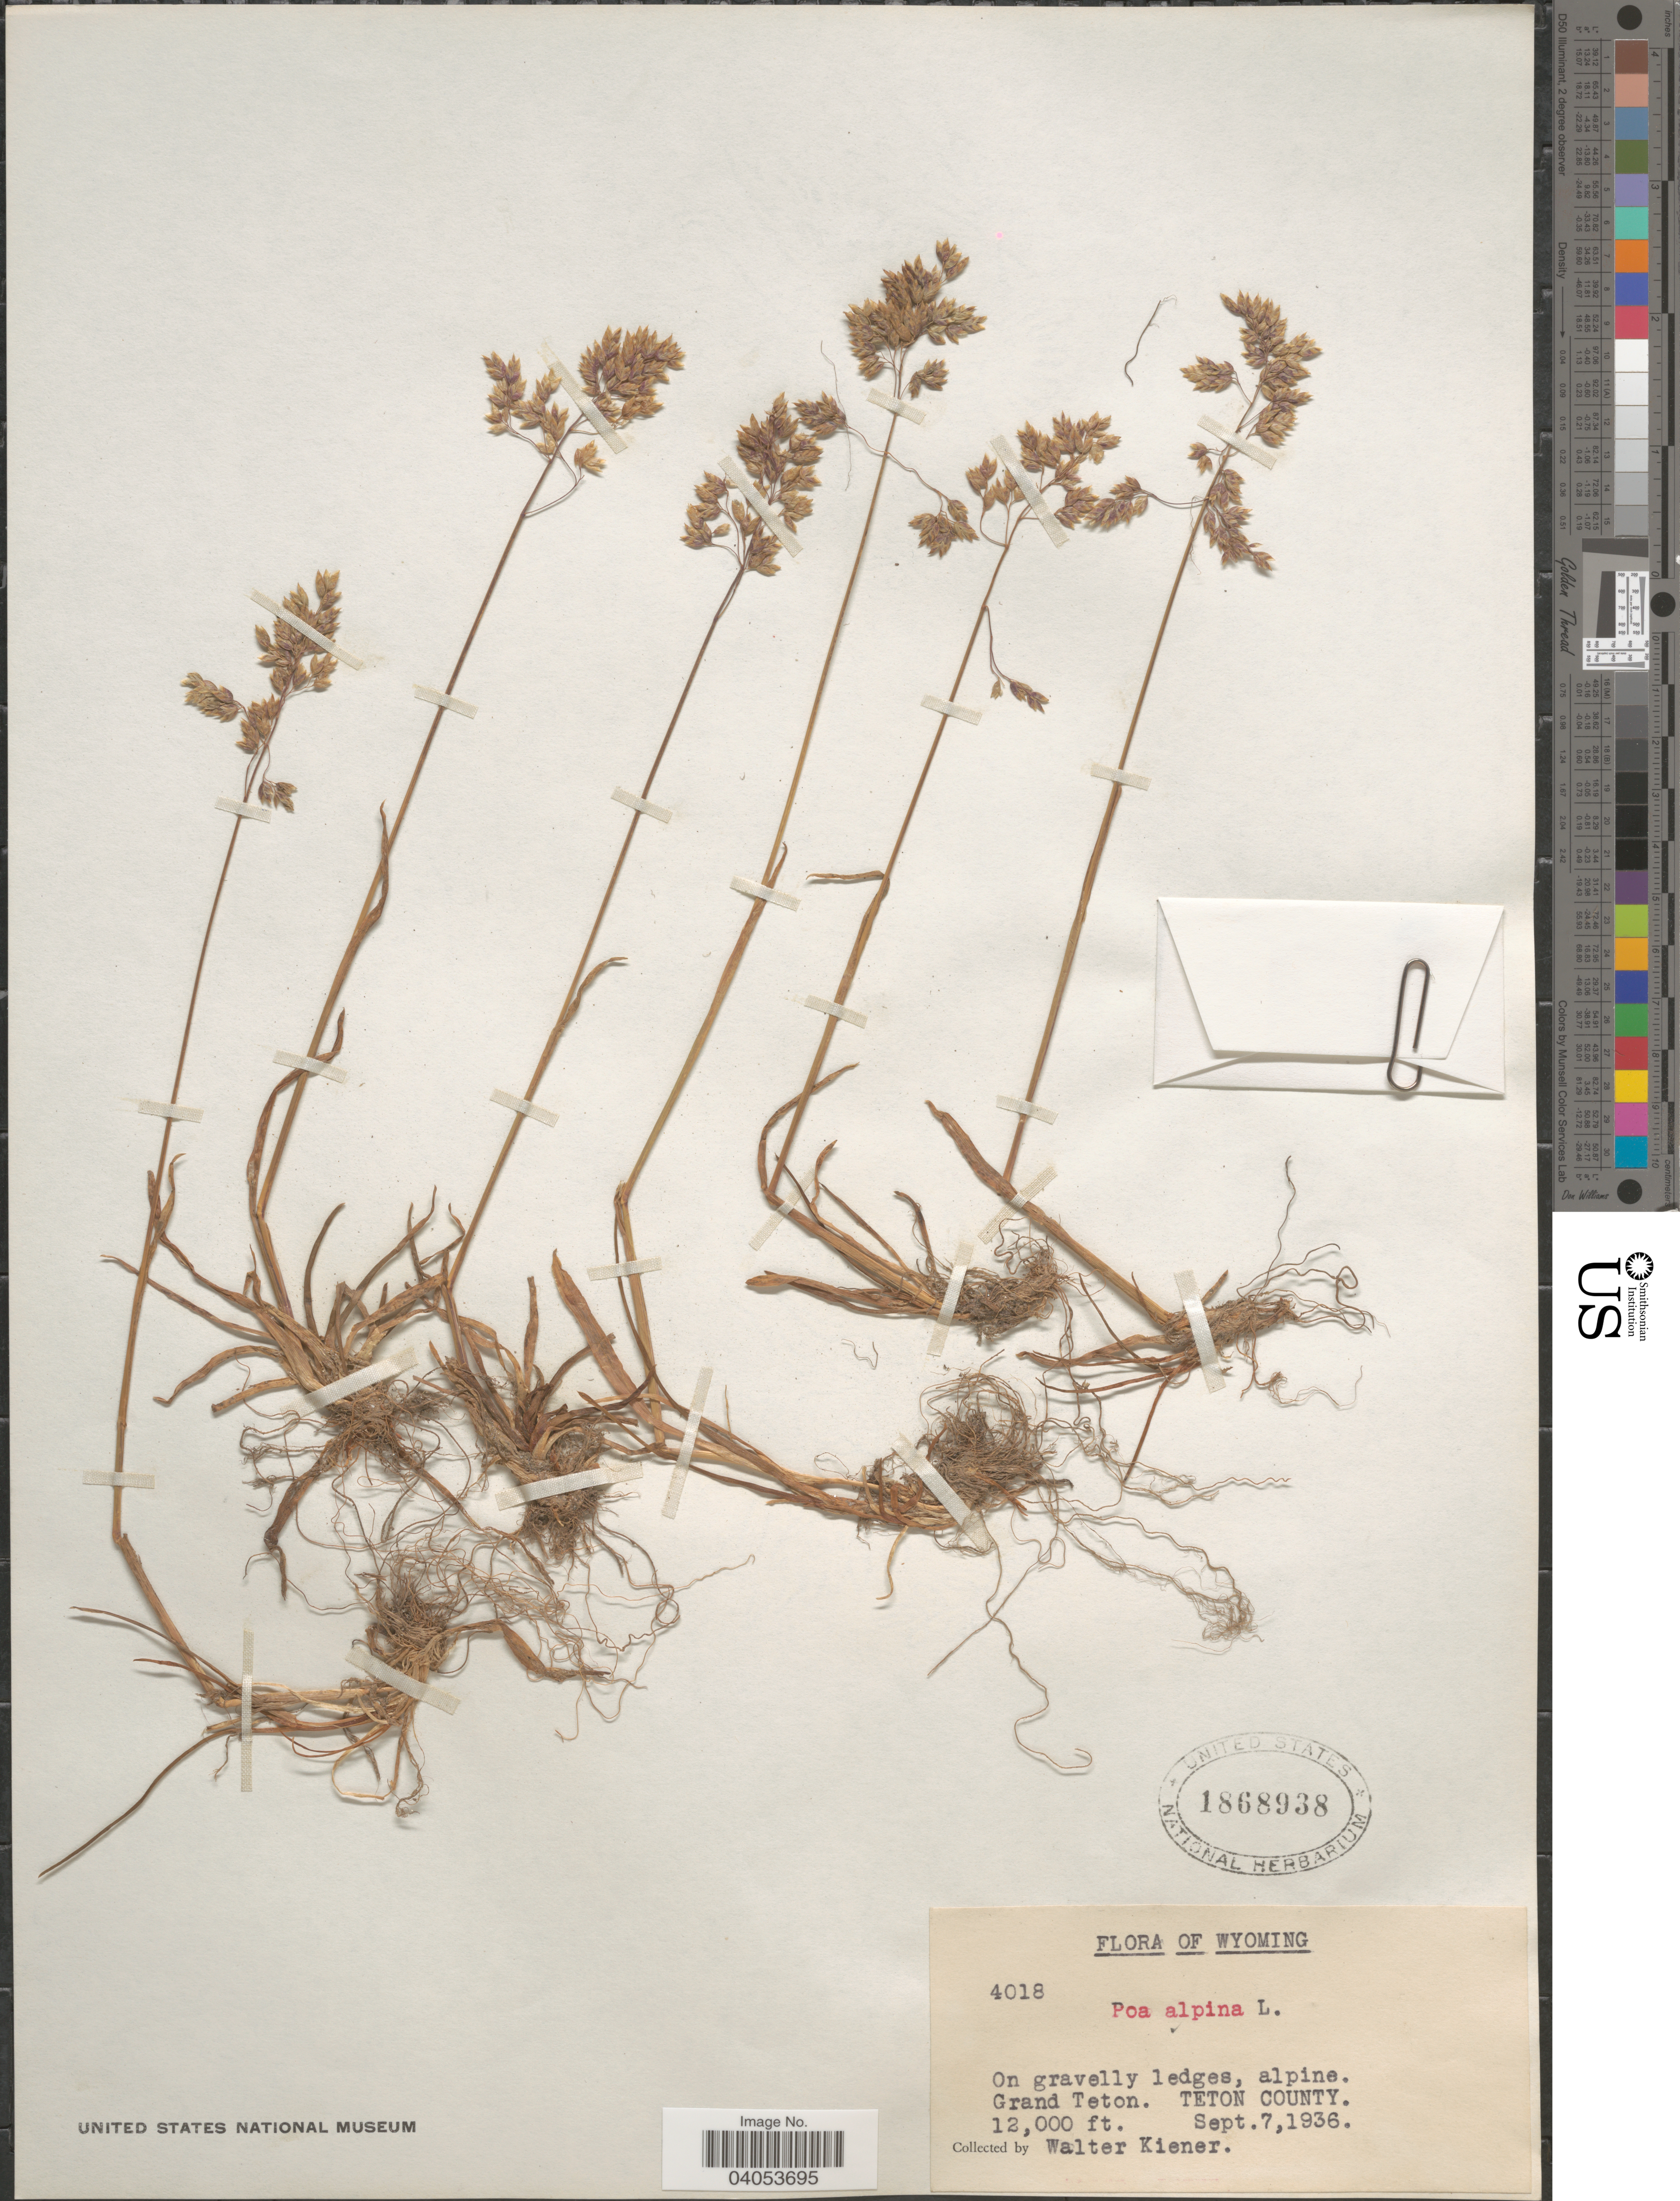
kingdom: Plantae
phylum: Tracheophyta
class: Liliopsida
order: Poales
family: Poaceae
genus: Poa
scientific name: Poa alpina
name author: L.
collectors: W. Kiener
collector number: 4018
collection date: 1936-09-07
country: United States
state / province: Wyoming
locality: Grand Teton. Teton County.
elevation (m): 3658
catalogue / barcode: US 1868938